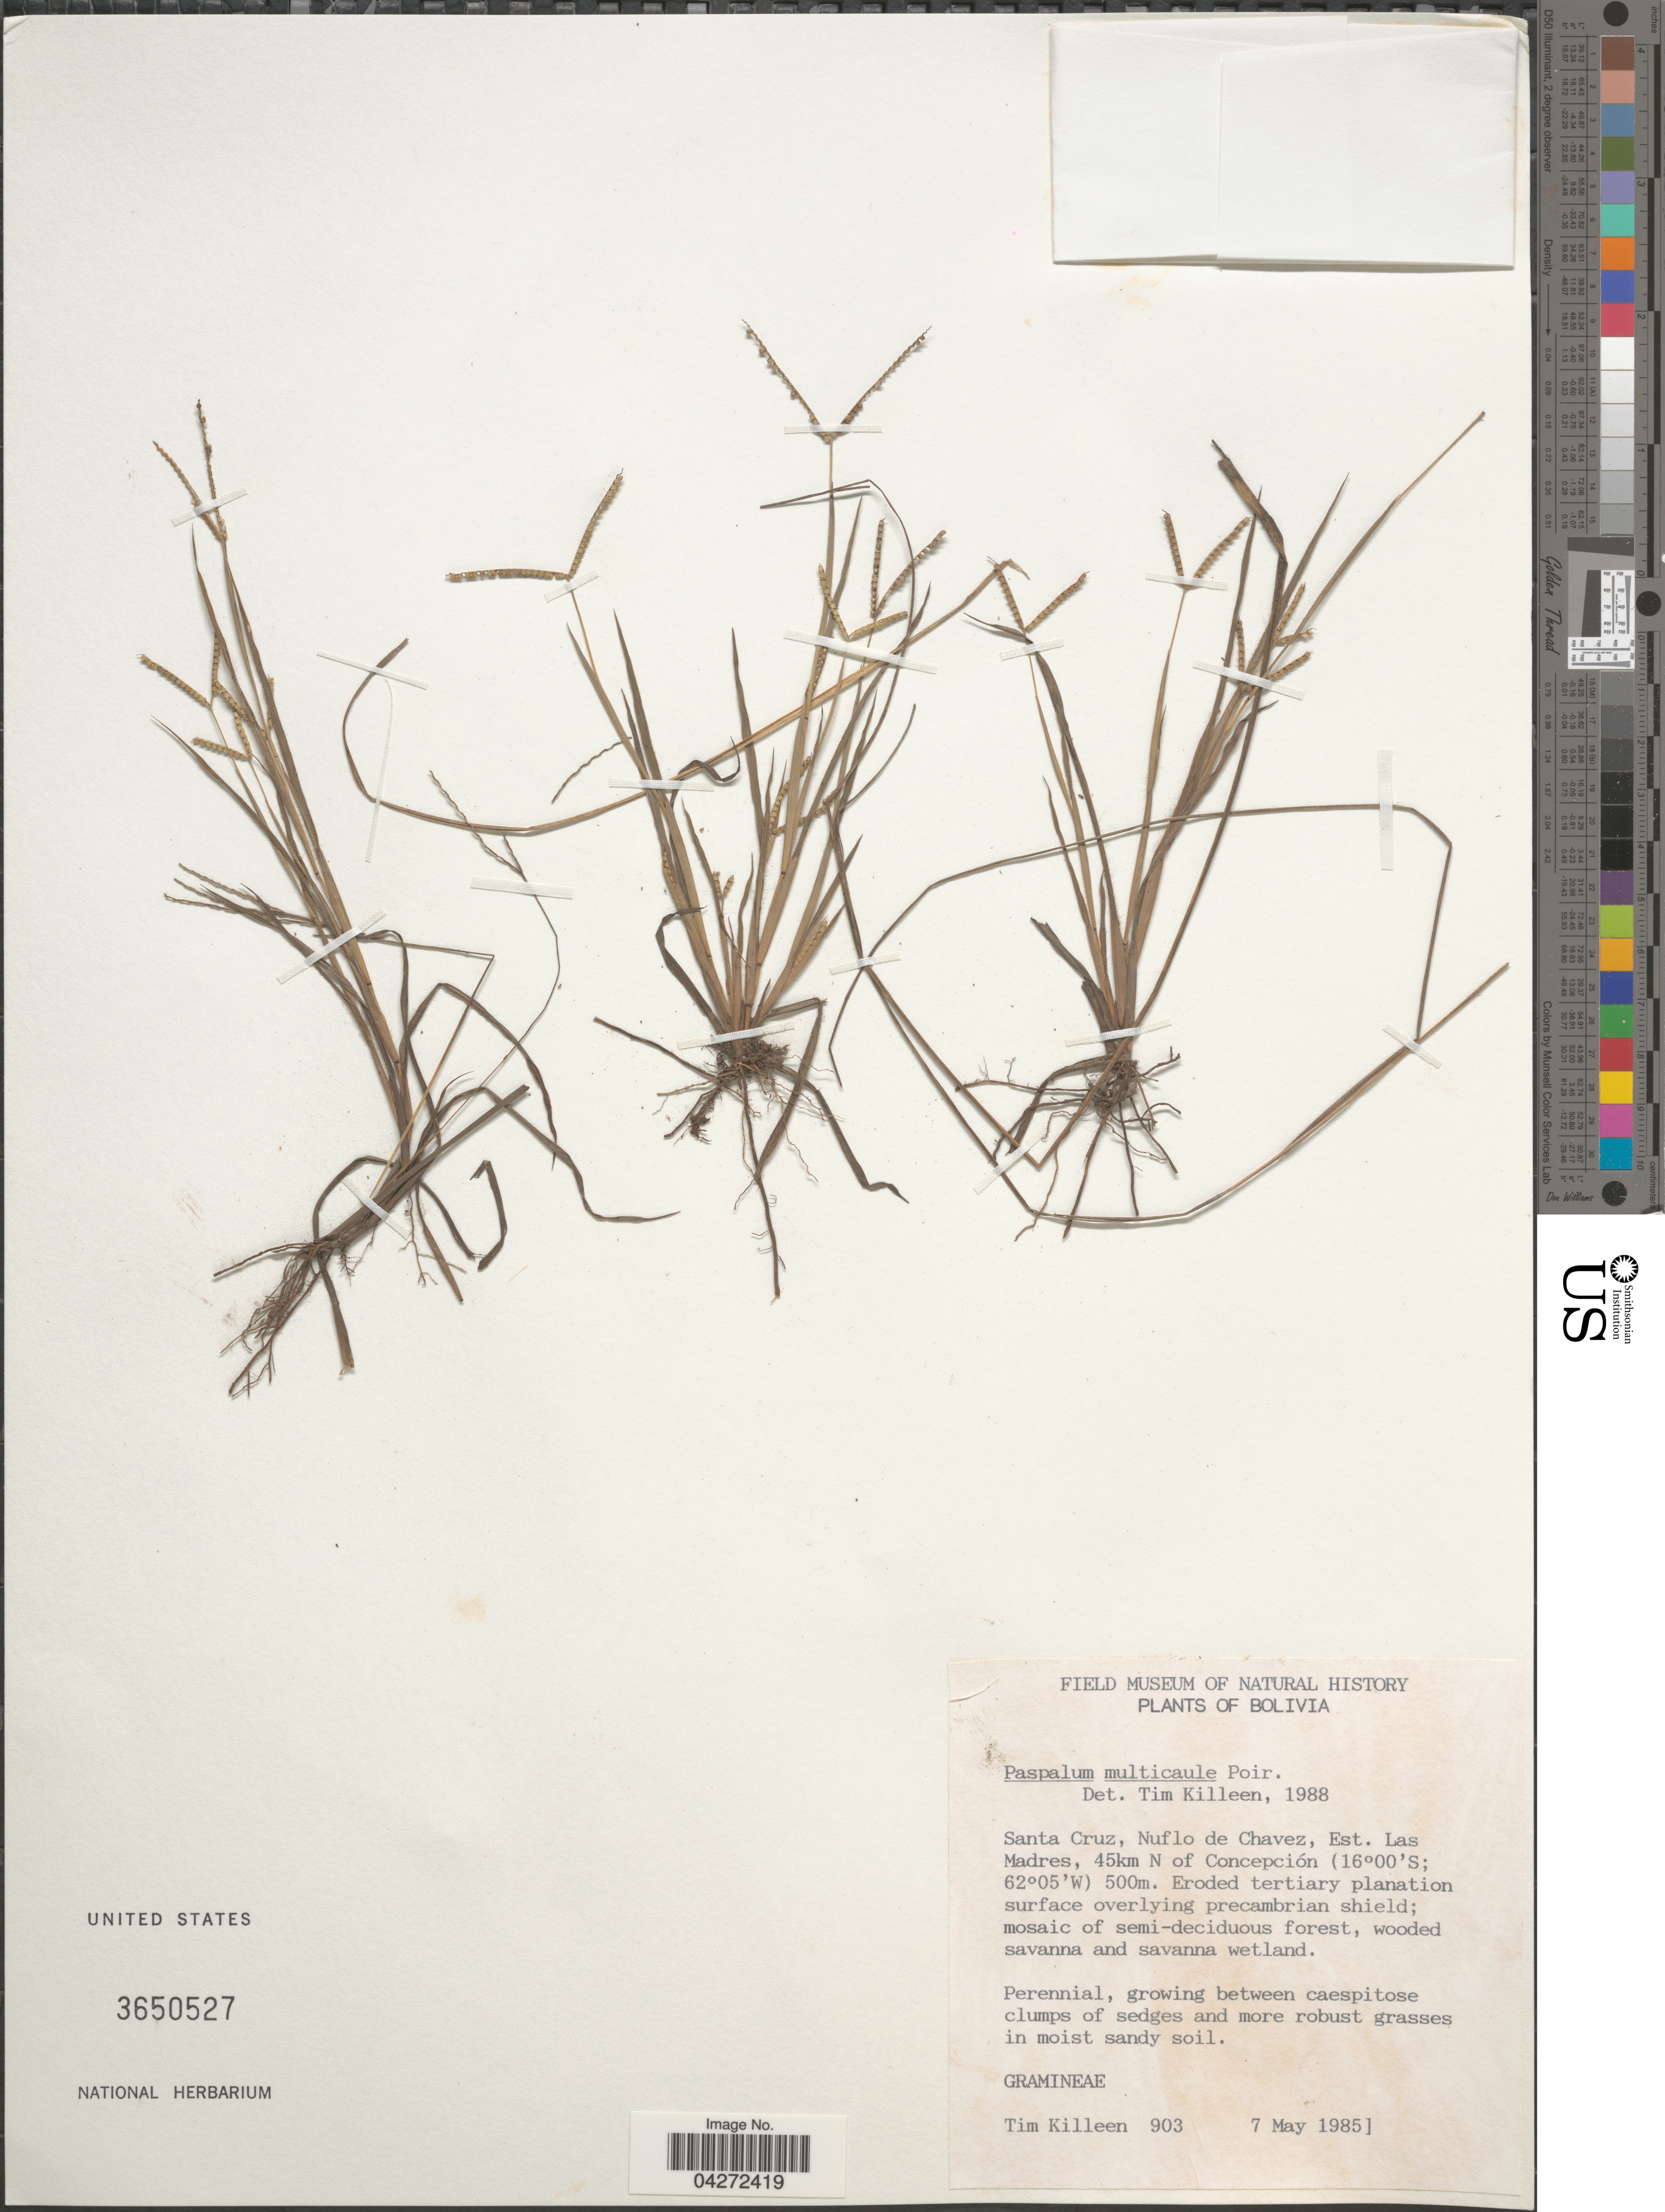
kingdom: Plantae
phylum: Tracheophyta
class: Liliopsida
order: Poales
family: Poaceae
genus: Paspalum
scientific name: Paspalum multicaule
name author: Poir.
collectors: T. J. Killeen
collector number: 903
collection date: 1985-05-07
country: Bolivia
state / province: Santa Cruz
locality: Nuflo de Chavez, Est. Las Madres, 45km N of Concepción.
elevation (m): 500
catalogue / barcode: US 3650527